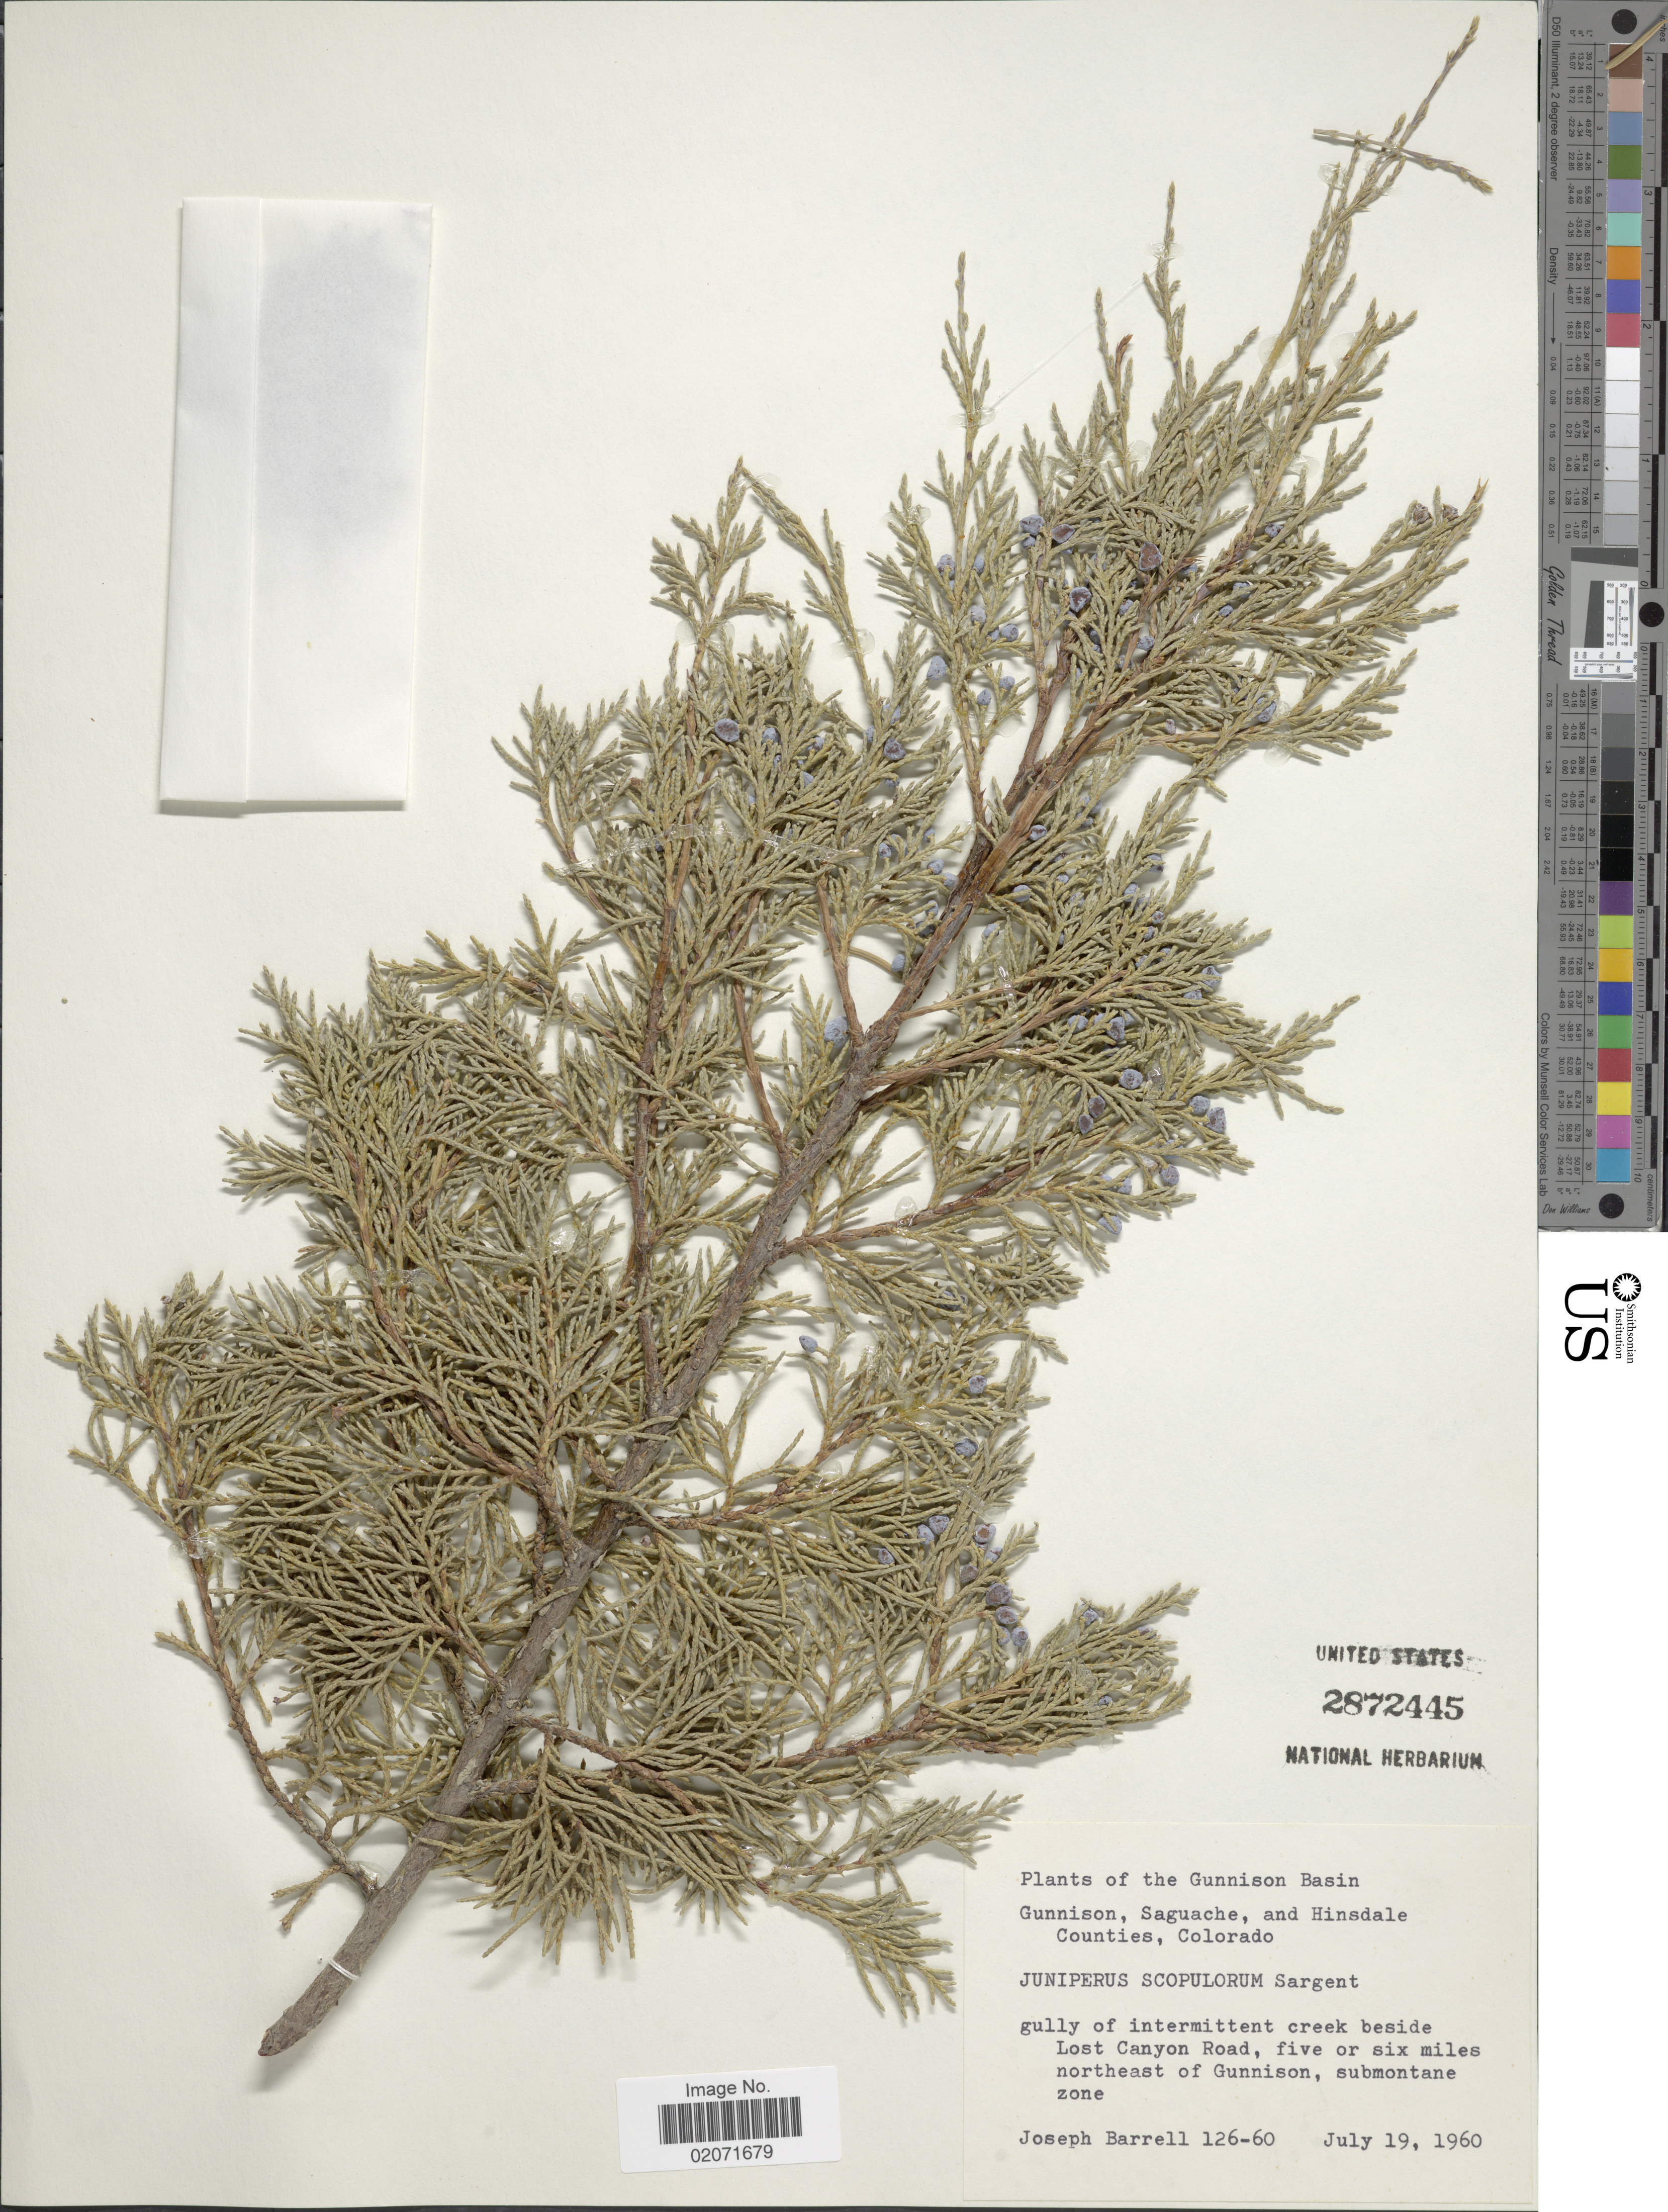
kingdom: Plantae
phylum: Tracheophyta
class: Pinopsida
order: Pinales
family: Cupressaceae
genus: Juniperus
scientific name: Juniperus scopulorum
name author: Sarg.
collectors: J. Barrell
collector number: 126-60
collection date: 1960-07-19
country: United States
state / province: Colorado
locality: Gunnison Basin, Gunnison, Saguache, and Hinsdale Counties. Lost Canyon Road, five or six miles northeast of Gunnison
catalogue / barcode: US 2872445